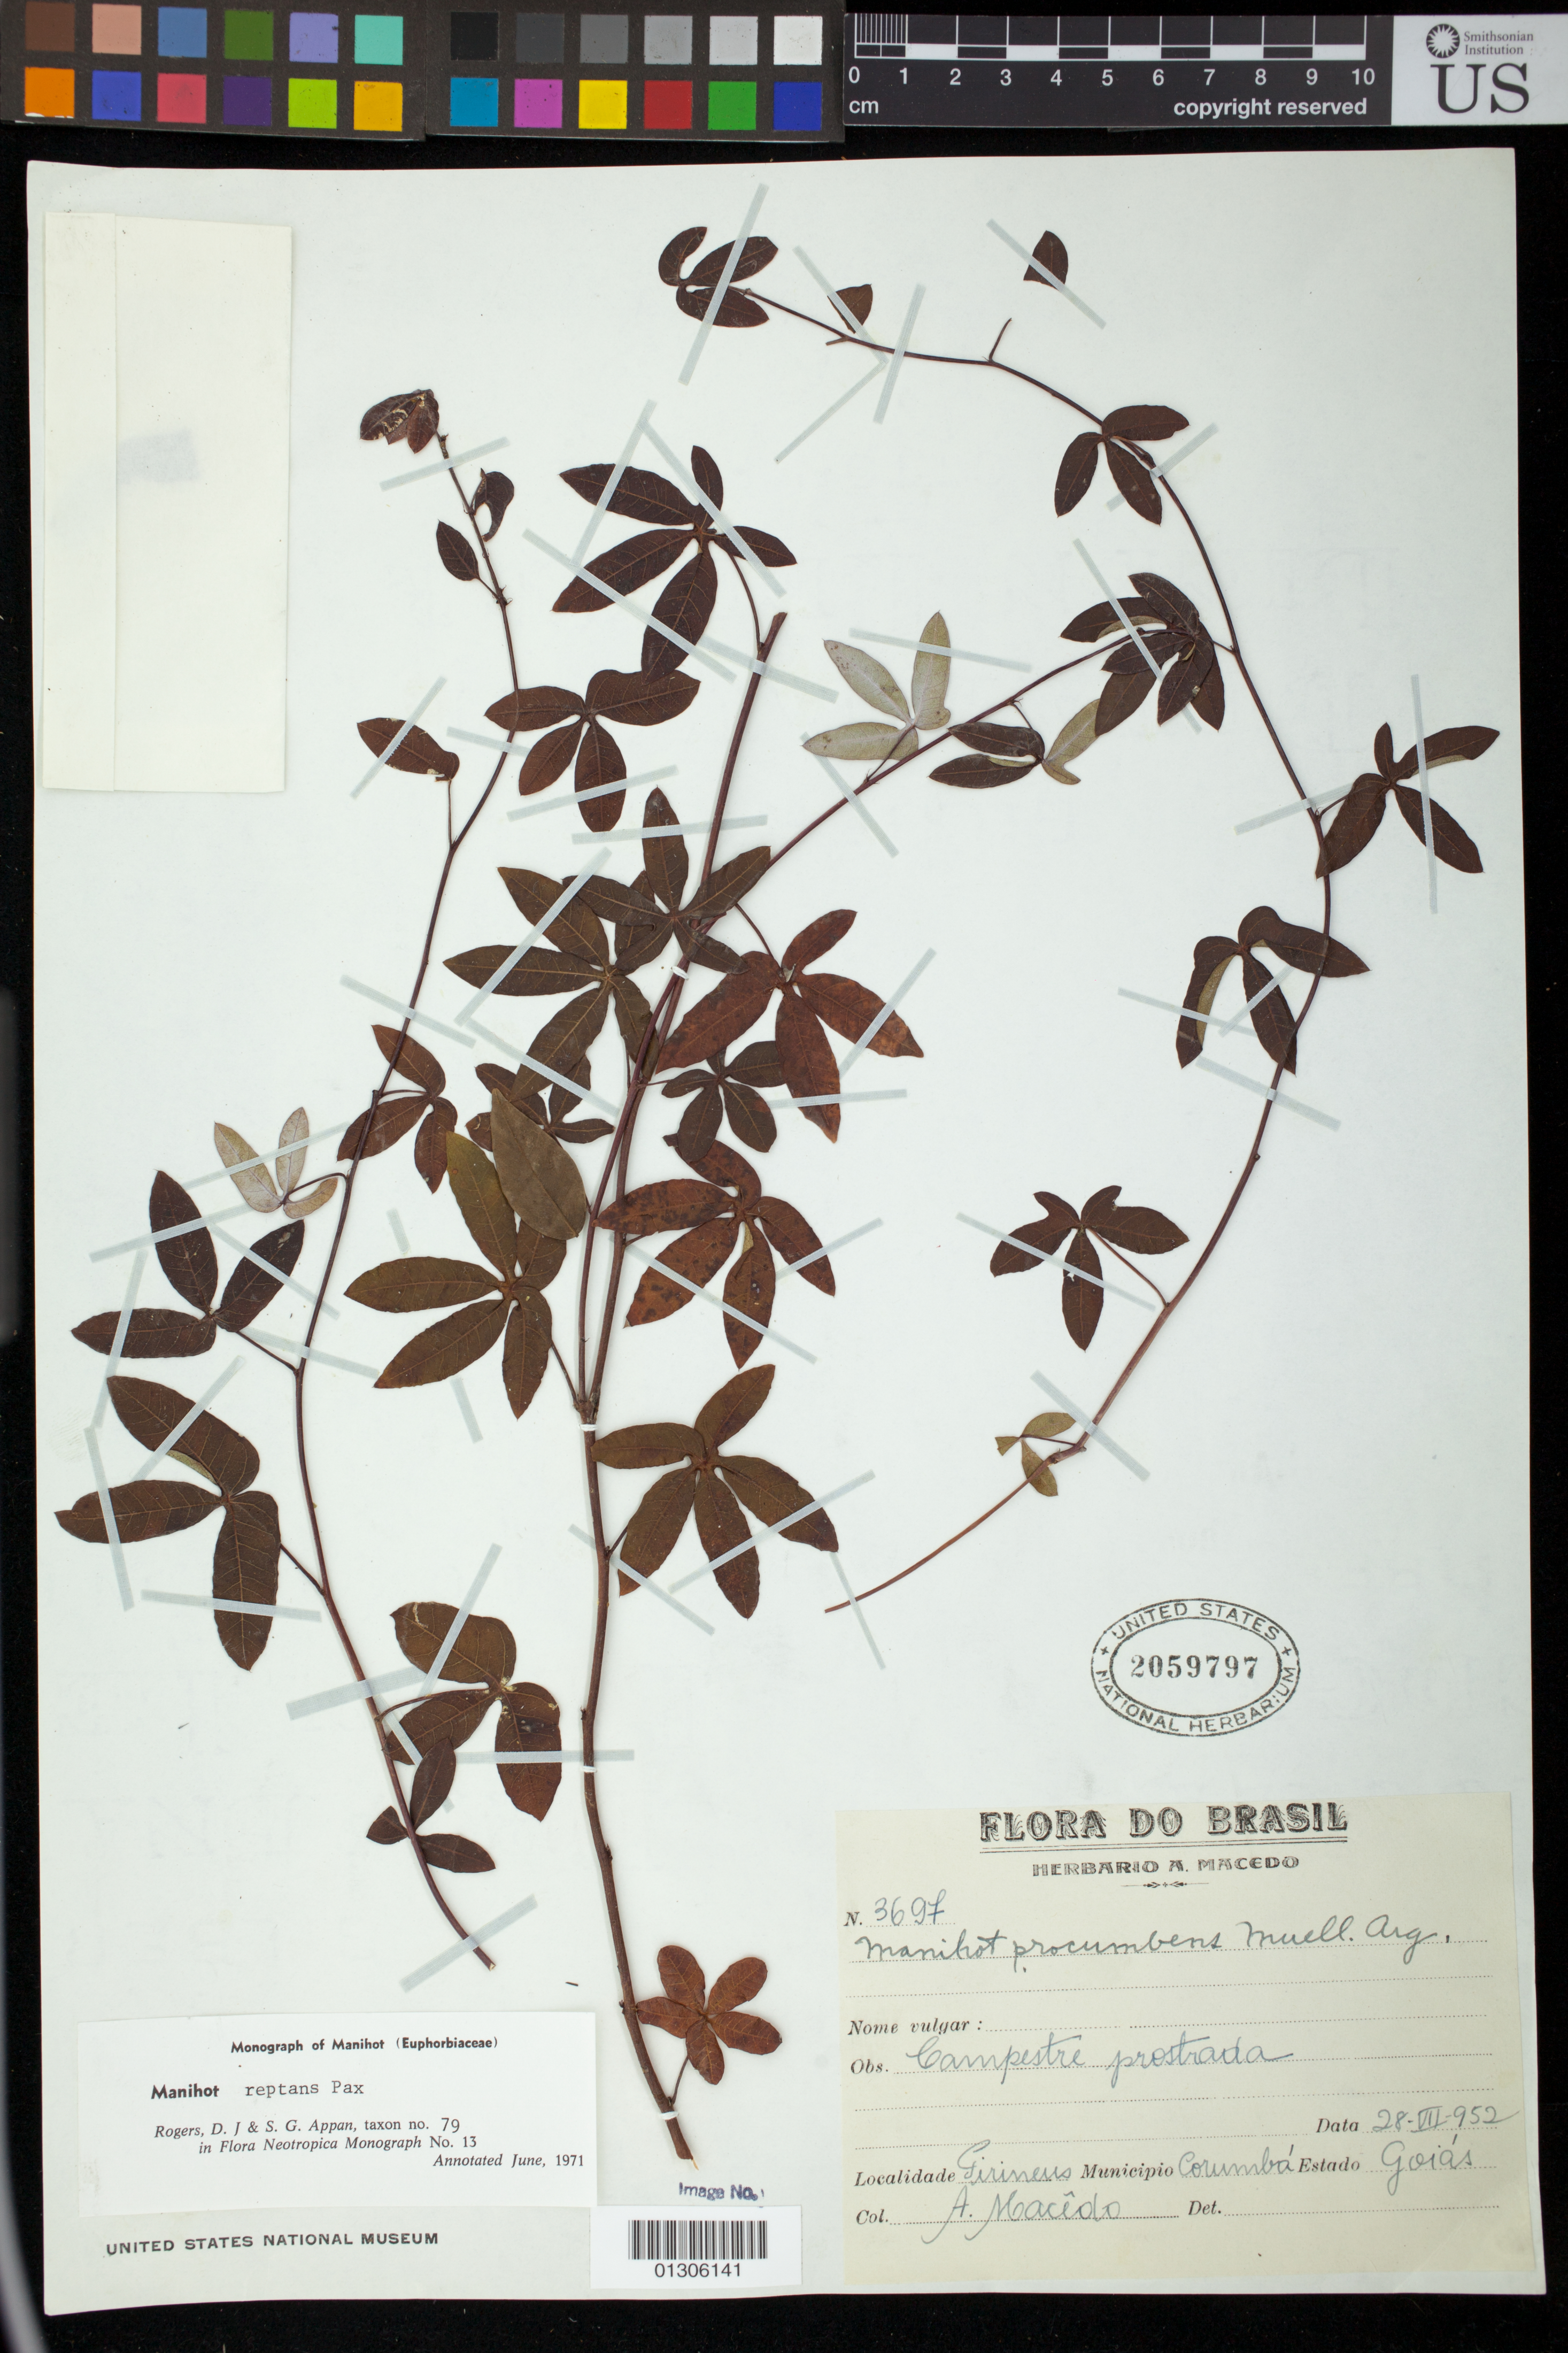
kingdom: Plantae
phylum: Tracheophyta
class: Magnoliopsida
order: Malpighiales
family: Euphorbiaceae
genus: Manihot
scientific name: Manihot reptans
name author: Pax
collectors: A. Macedo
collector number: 3697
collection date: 1952-07-28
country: Brazil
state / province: Goiás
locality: Girineus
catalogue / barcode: US 2059797